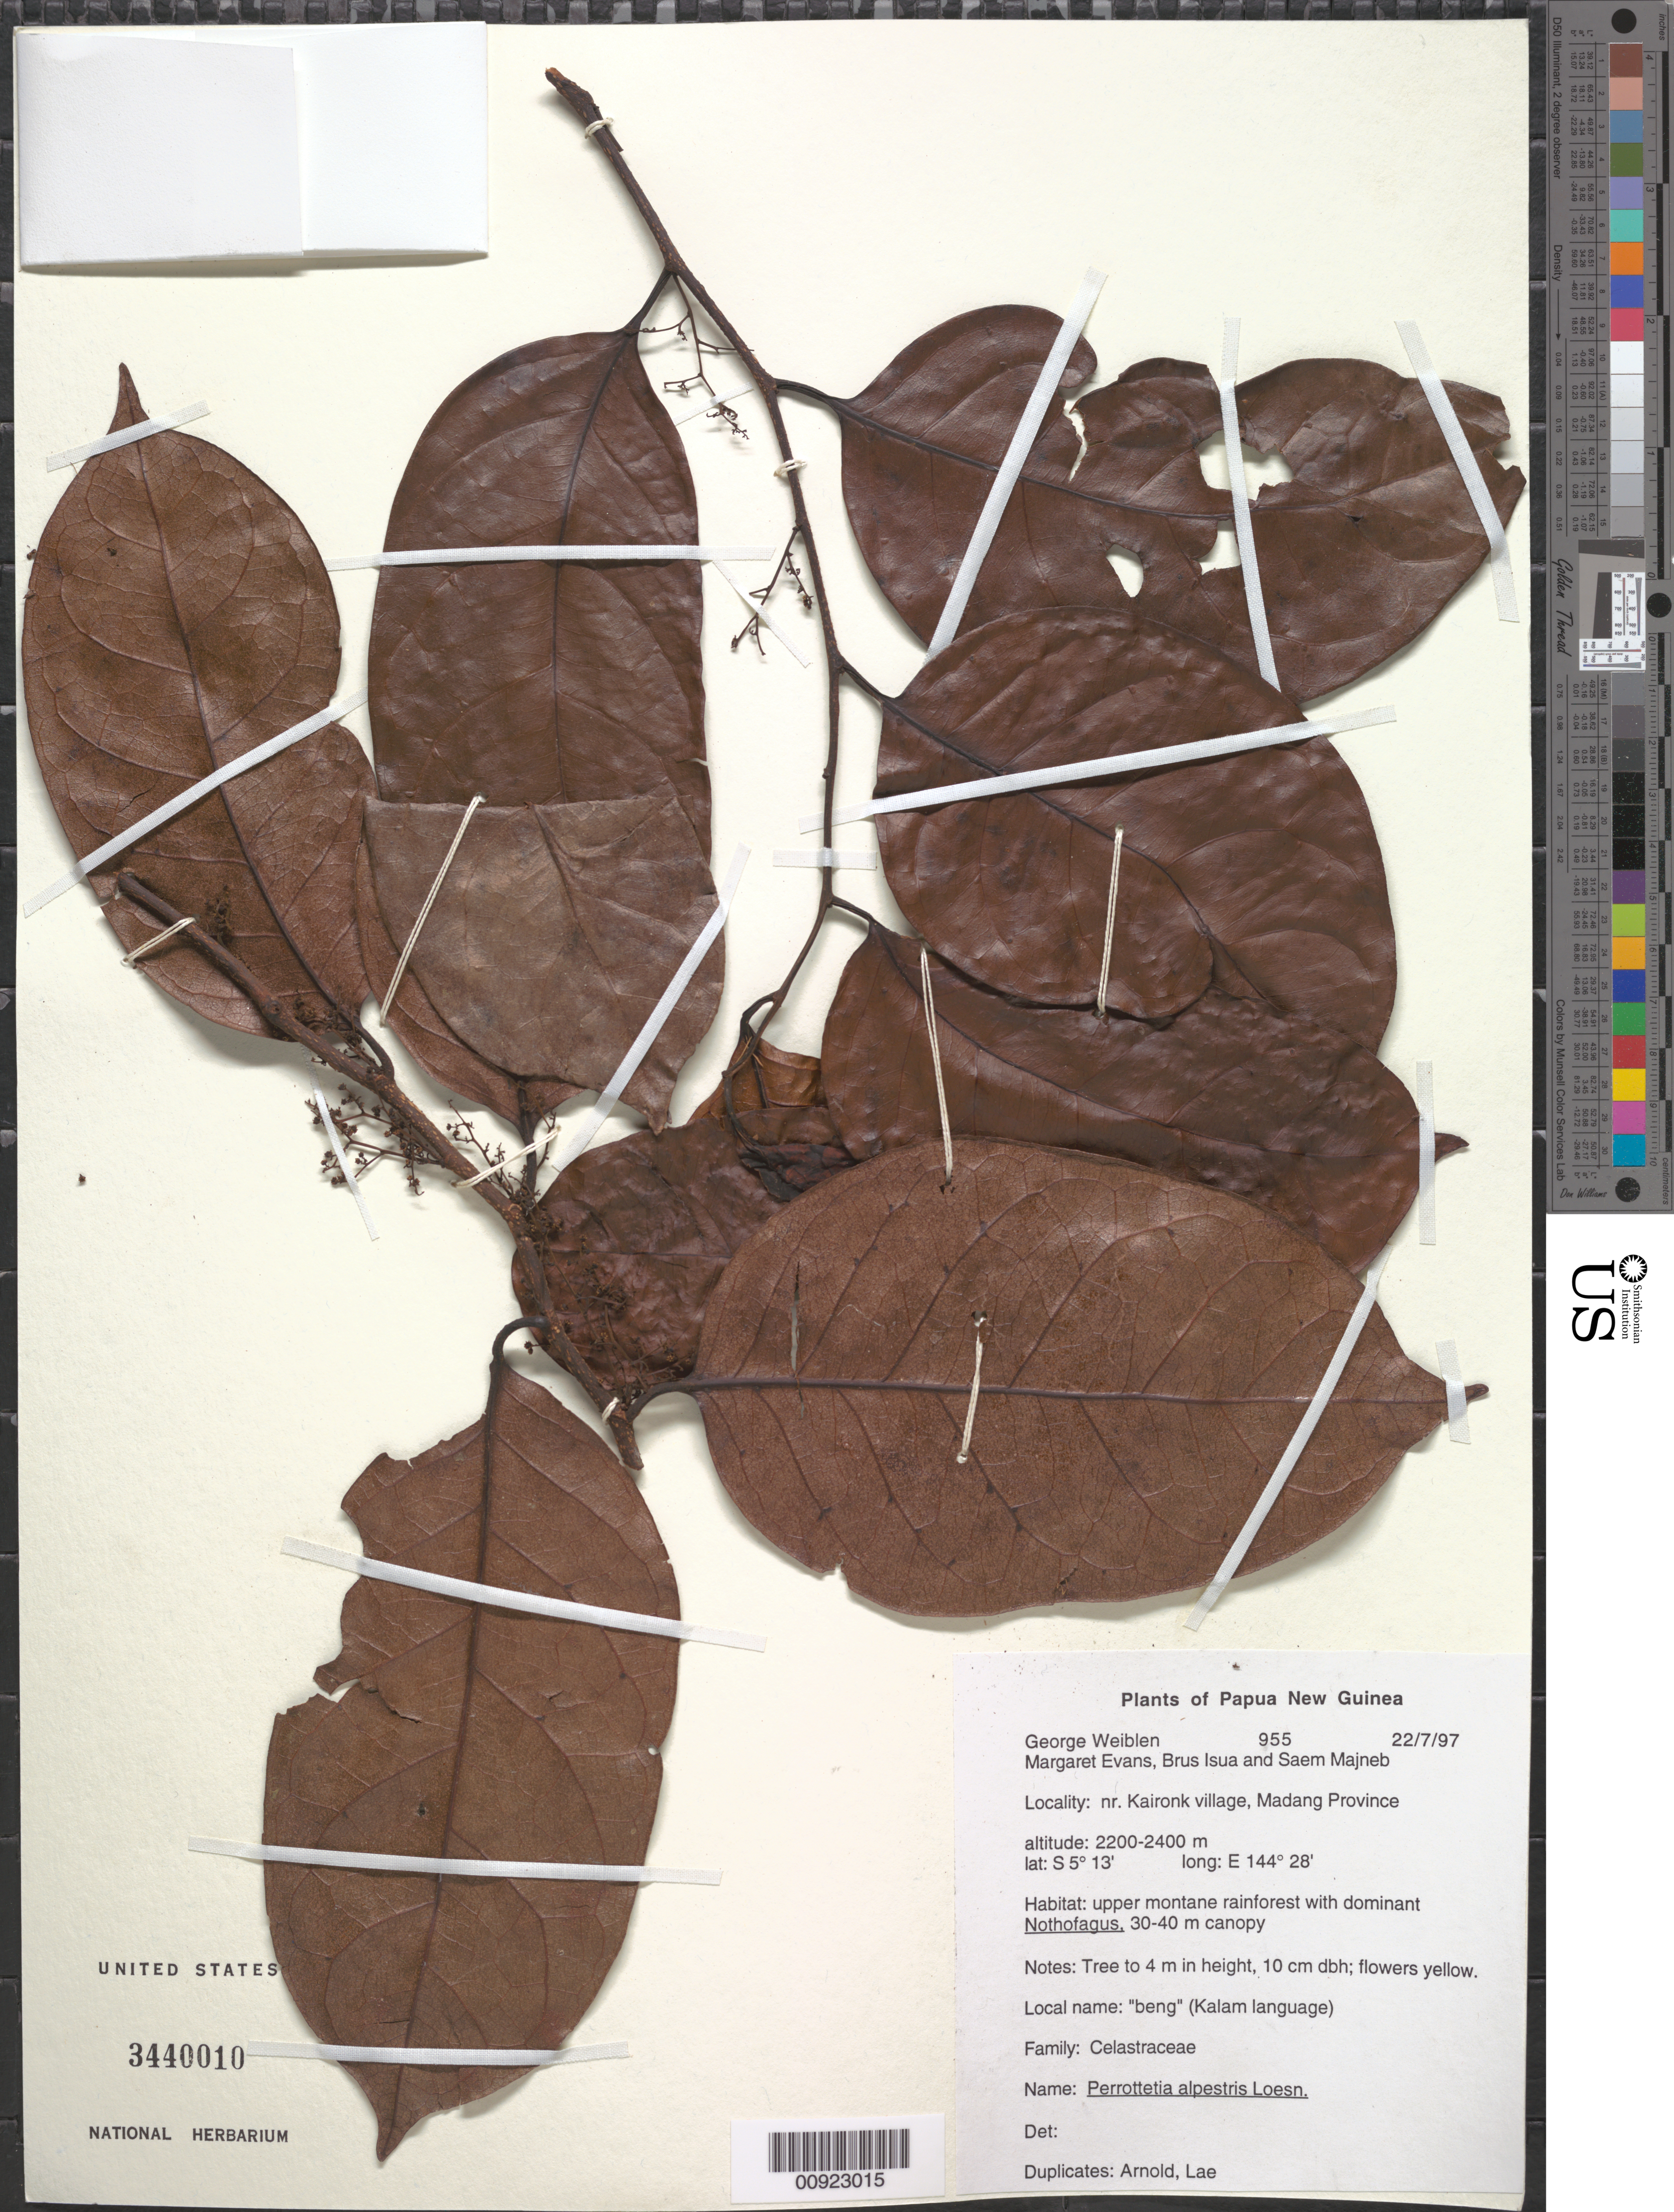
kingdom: Plantae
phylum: Tracheophyta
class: Magnoliopsida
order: Huerteales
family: Dipentodontaceae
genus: Perrottetia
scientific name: Perrottetia alpestris subsp. moluccana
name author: (Blume) Ding Hou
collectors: G. D. Weiblen, Marg. Evans, B. Isua & S. Majneb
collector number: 955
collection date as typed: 22 Jul 1997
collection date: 1997-07-22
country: Papua New Guinea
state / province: Madang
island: New Guinea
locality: Kaironk village, Madang Province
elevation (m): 2200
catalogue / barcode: US 3440010